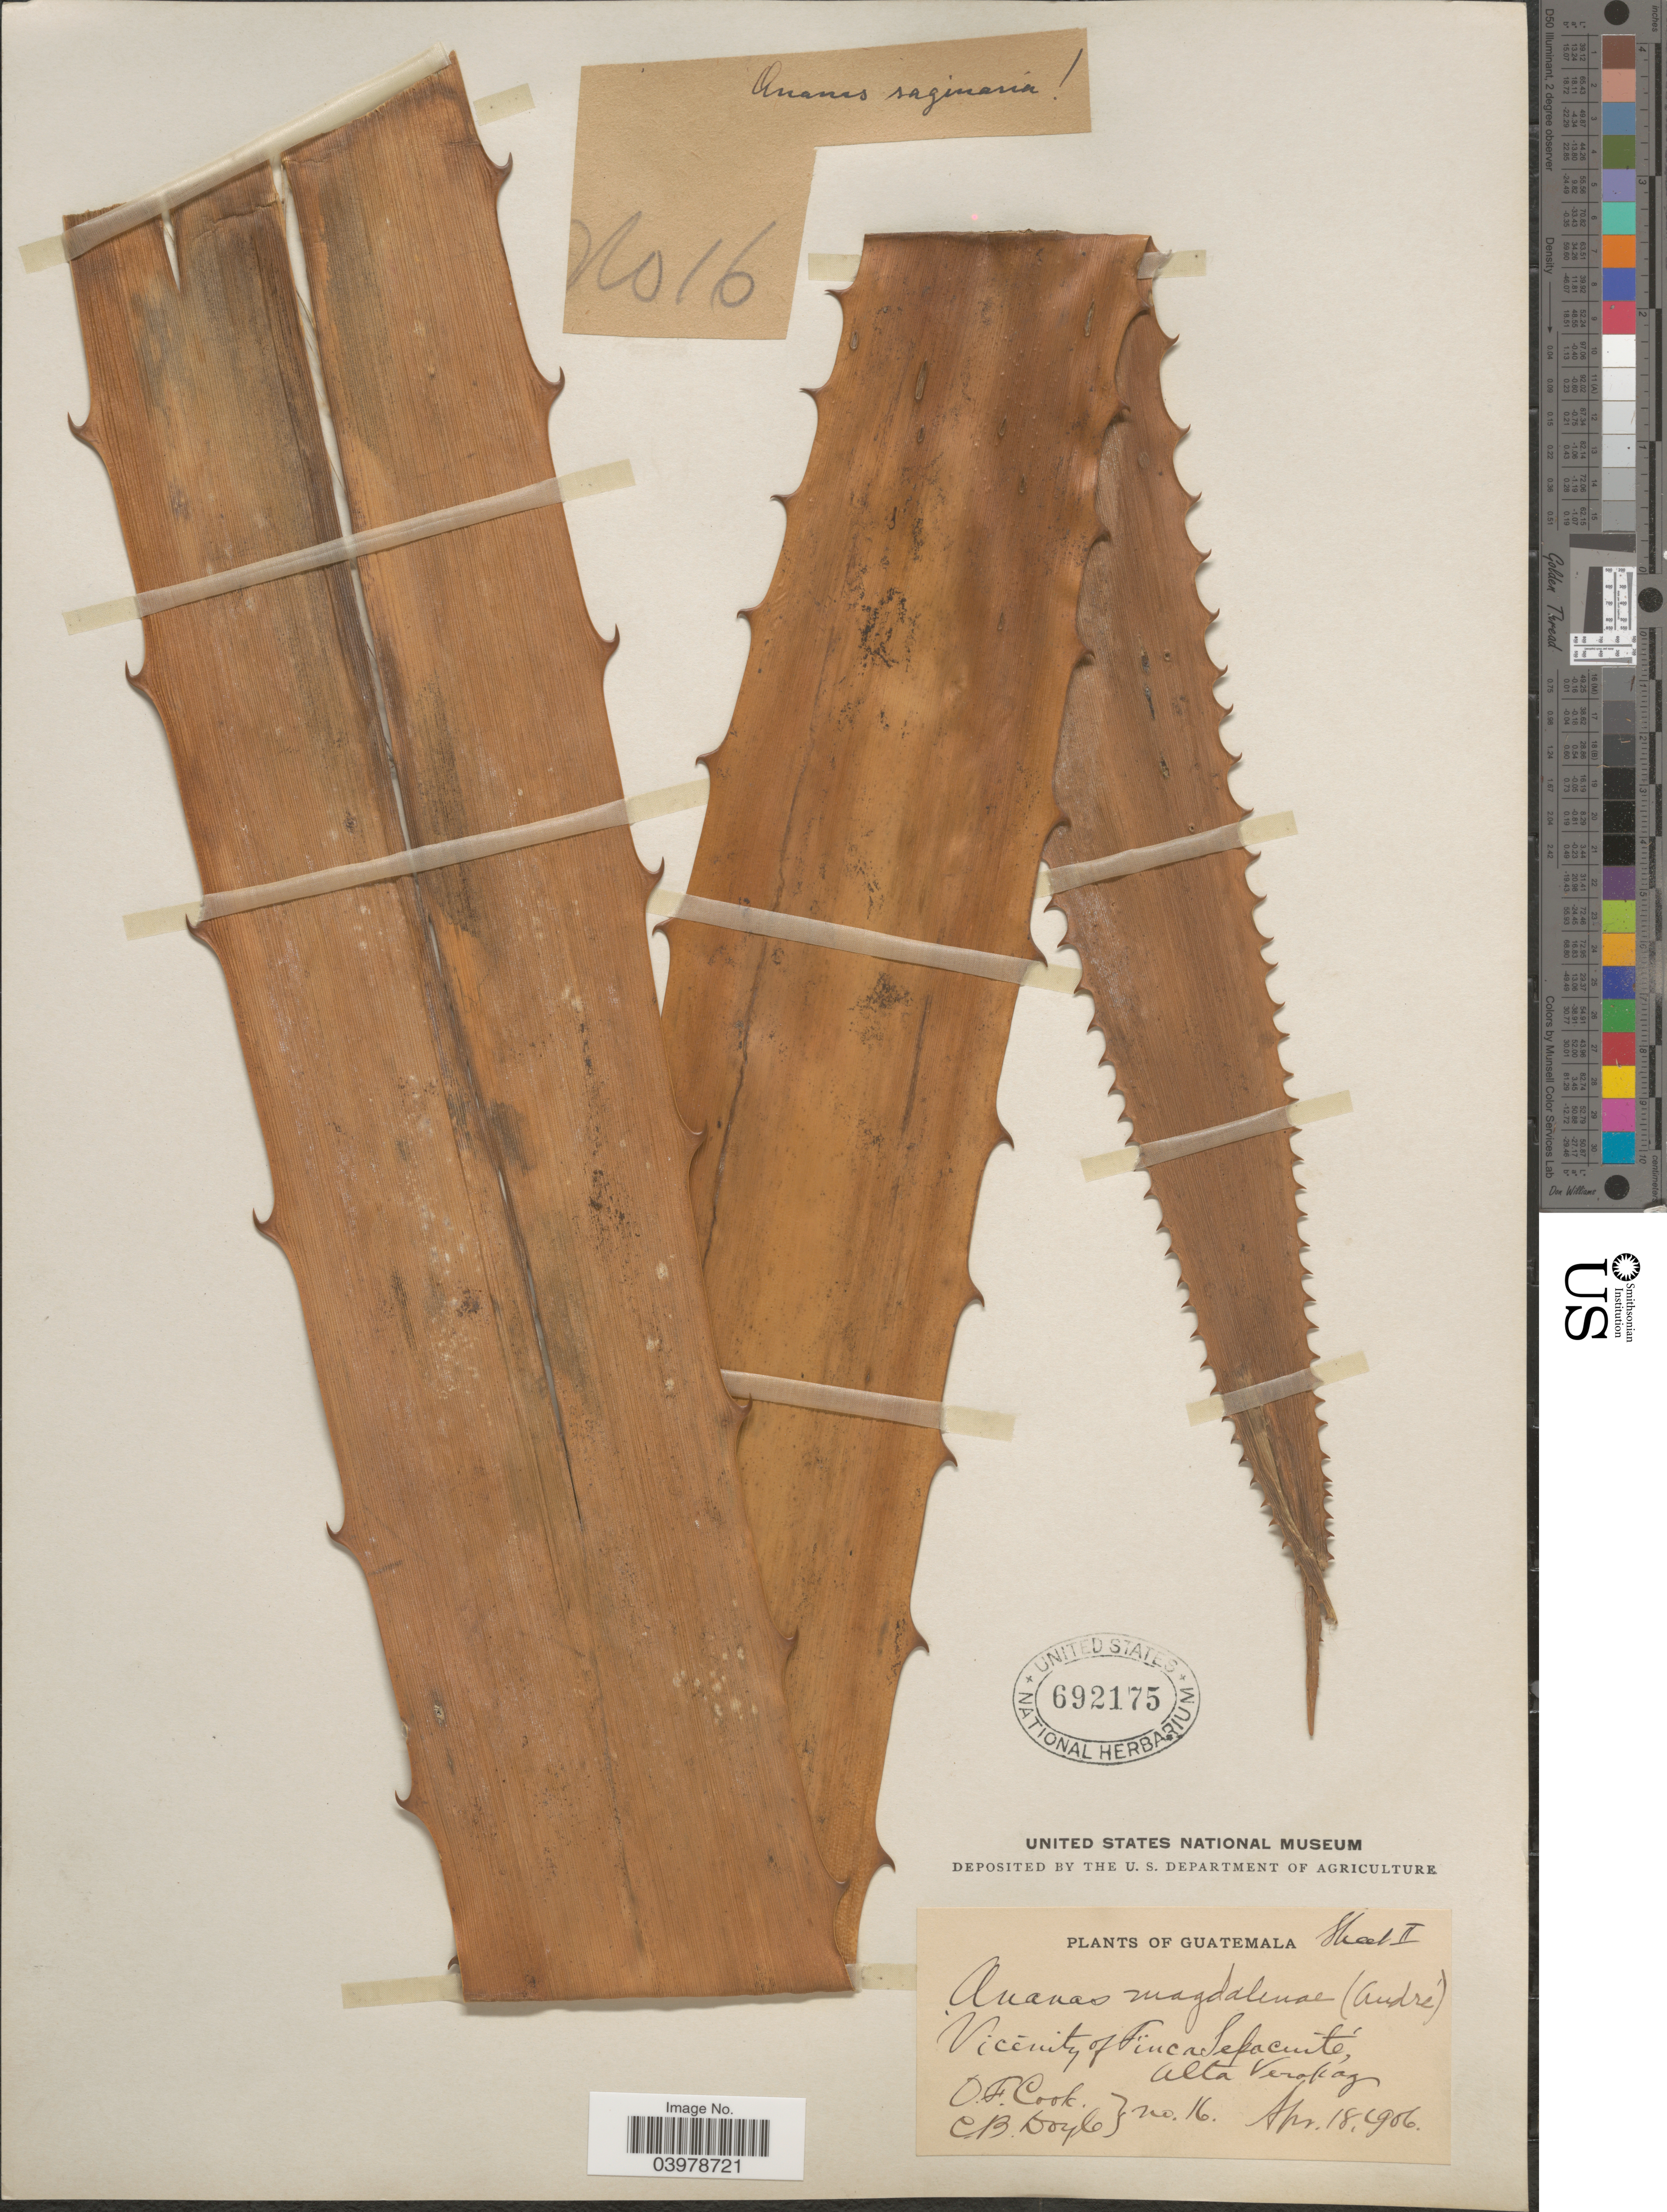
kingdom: Plantae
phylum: Tracheophyta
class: Liliopsida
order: Poales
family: Bromeliaceae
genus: Aechmea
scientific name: Aechmea magdalenae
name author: (André) André ex Baker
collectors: O. F. Cook & C. Doyle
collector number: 16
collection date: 1906-04-18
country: Guatemala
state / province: Alta Verapaz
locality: Vicinity of Finca Sepacuite.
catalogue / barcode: US 692175